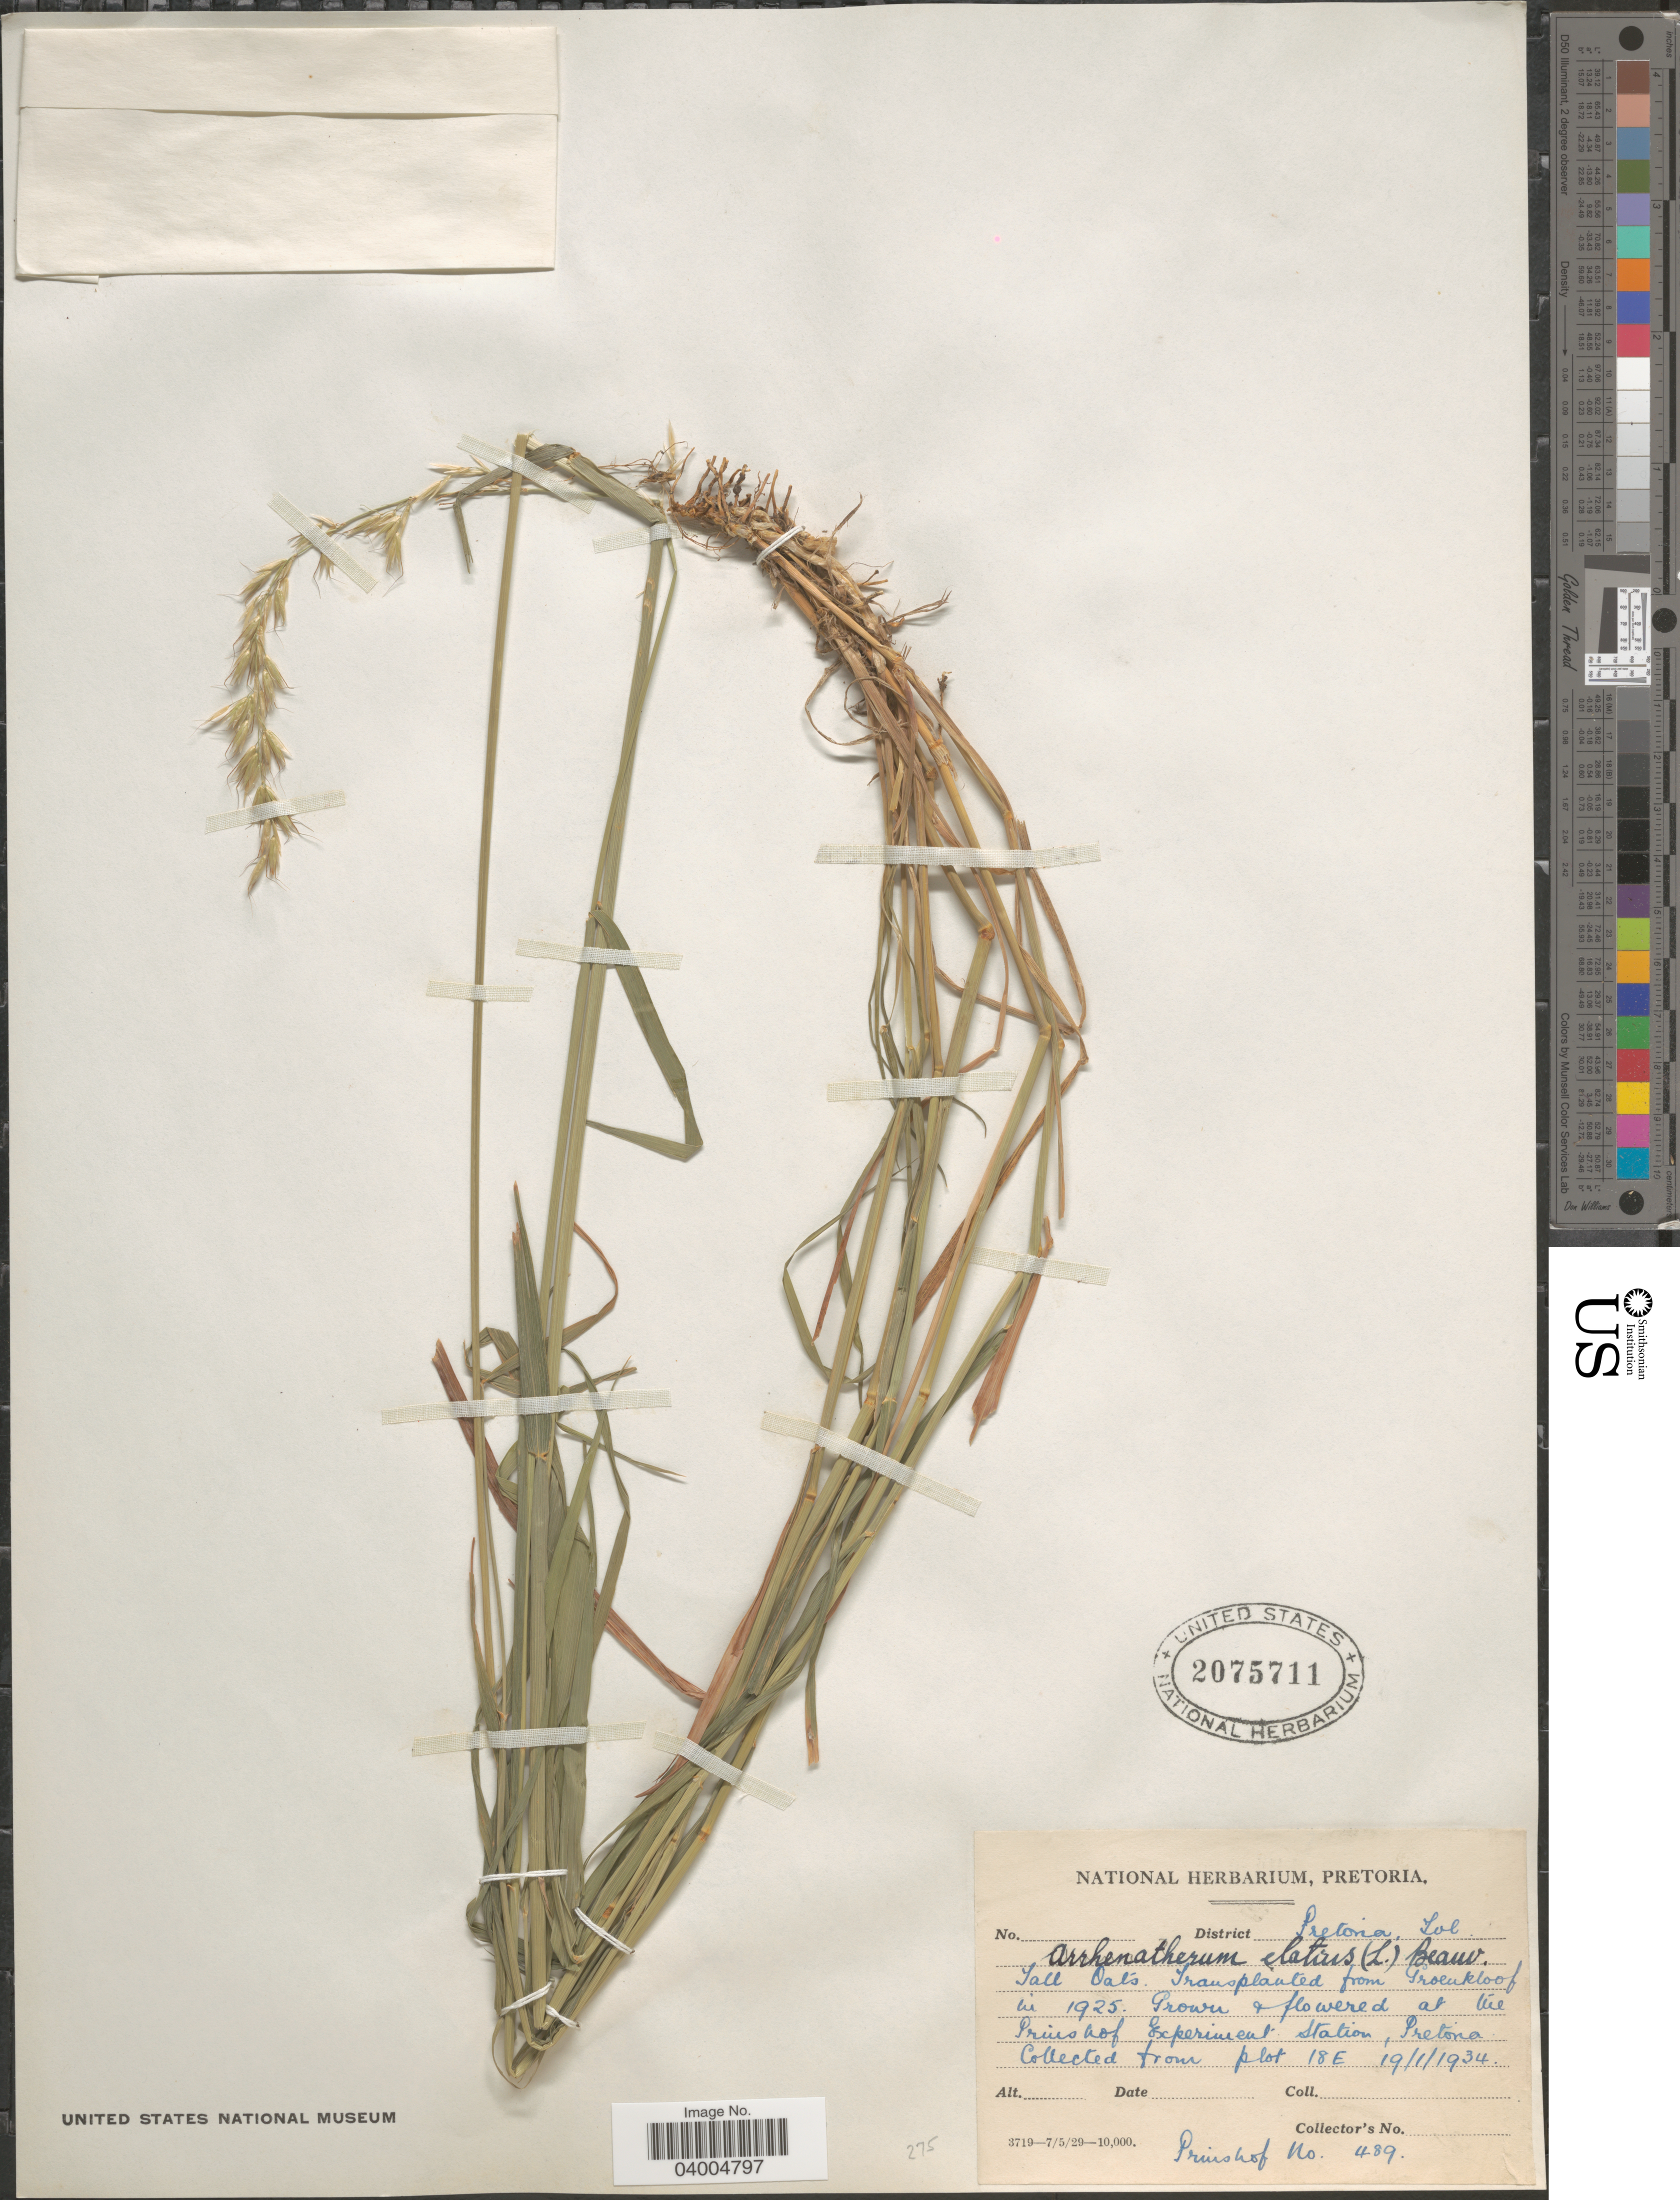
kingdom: Plantae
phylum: Tracheophyta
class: Liliopsida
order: Poales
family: Poaceae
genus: Arrhenatherum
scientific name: Arrhenatherum elatius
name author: (L.) J. Presl & C. Presl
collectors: National Herbarium Pretoria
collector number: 489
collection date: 1934-01-19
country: South Africa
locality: District Pretoria, Sol. At the Prinshof Experiment Station, Pretoria. Plot 18E.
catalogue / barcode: US 2075711